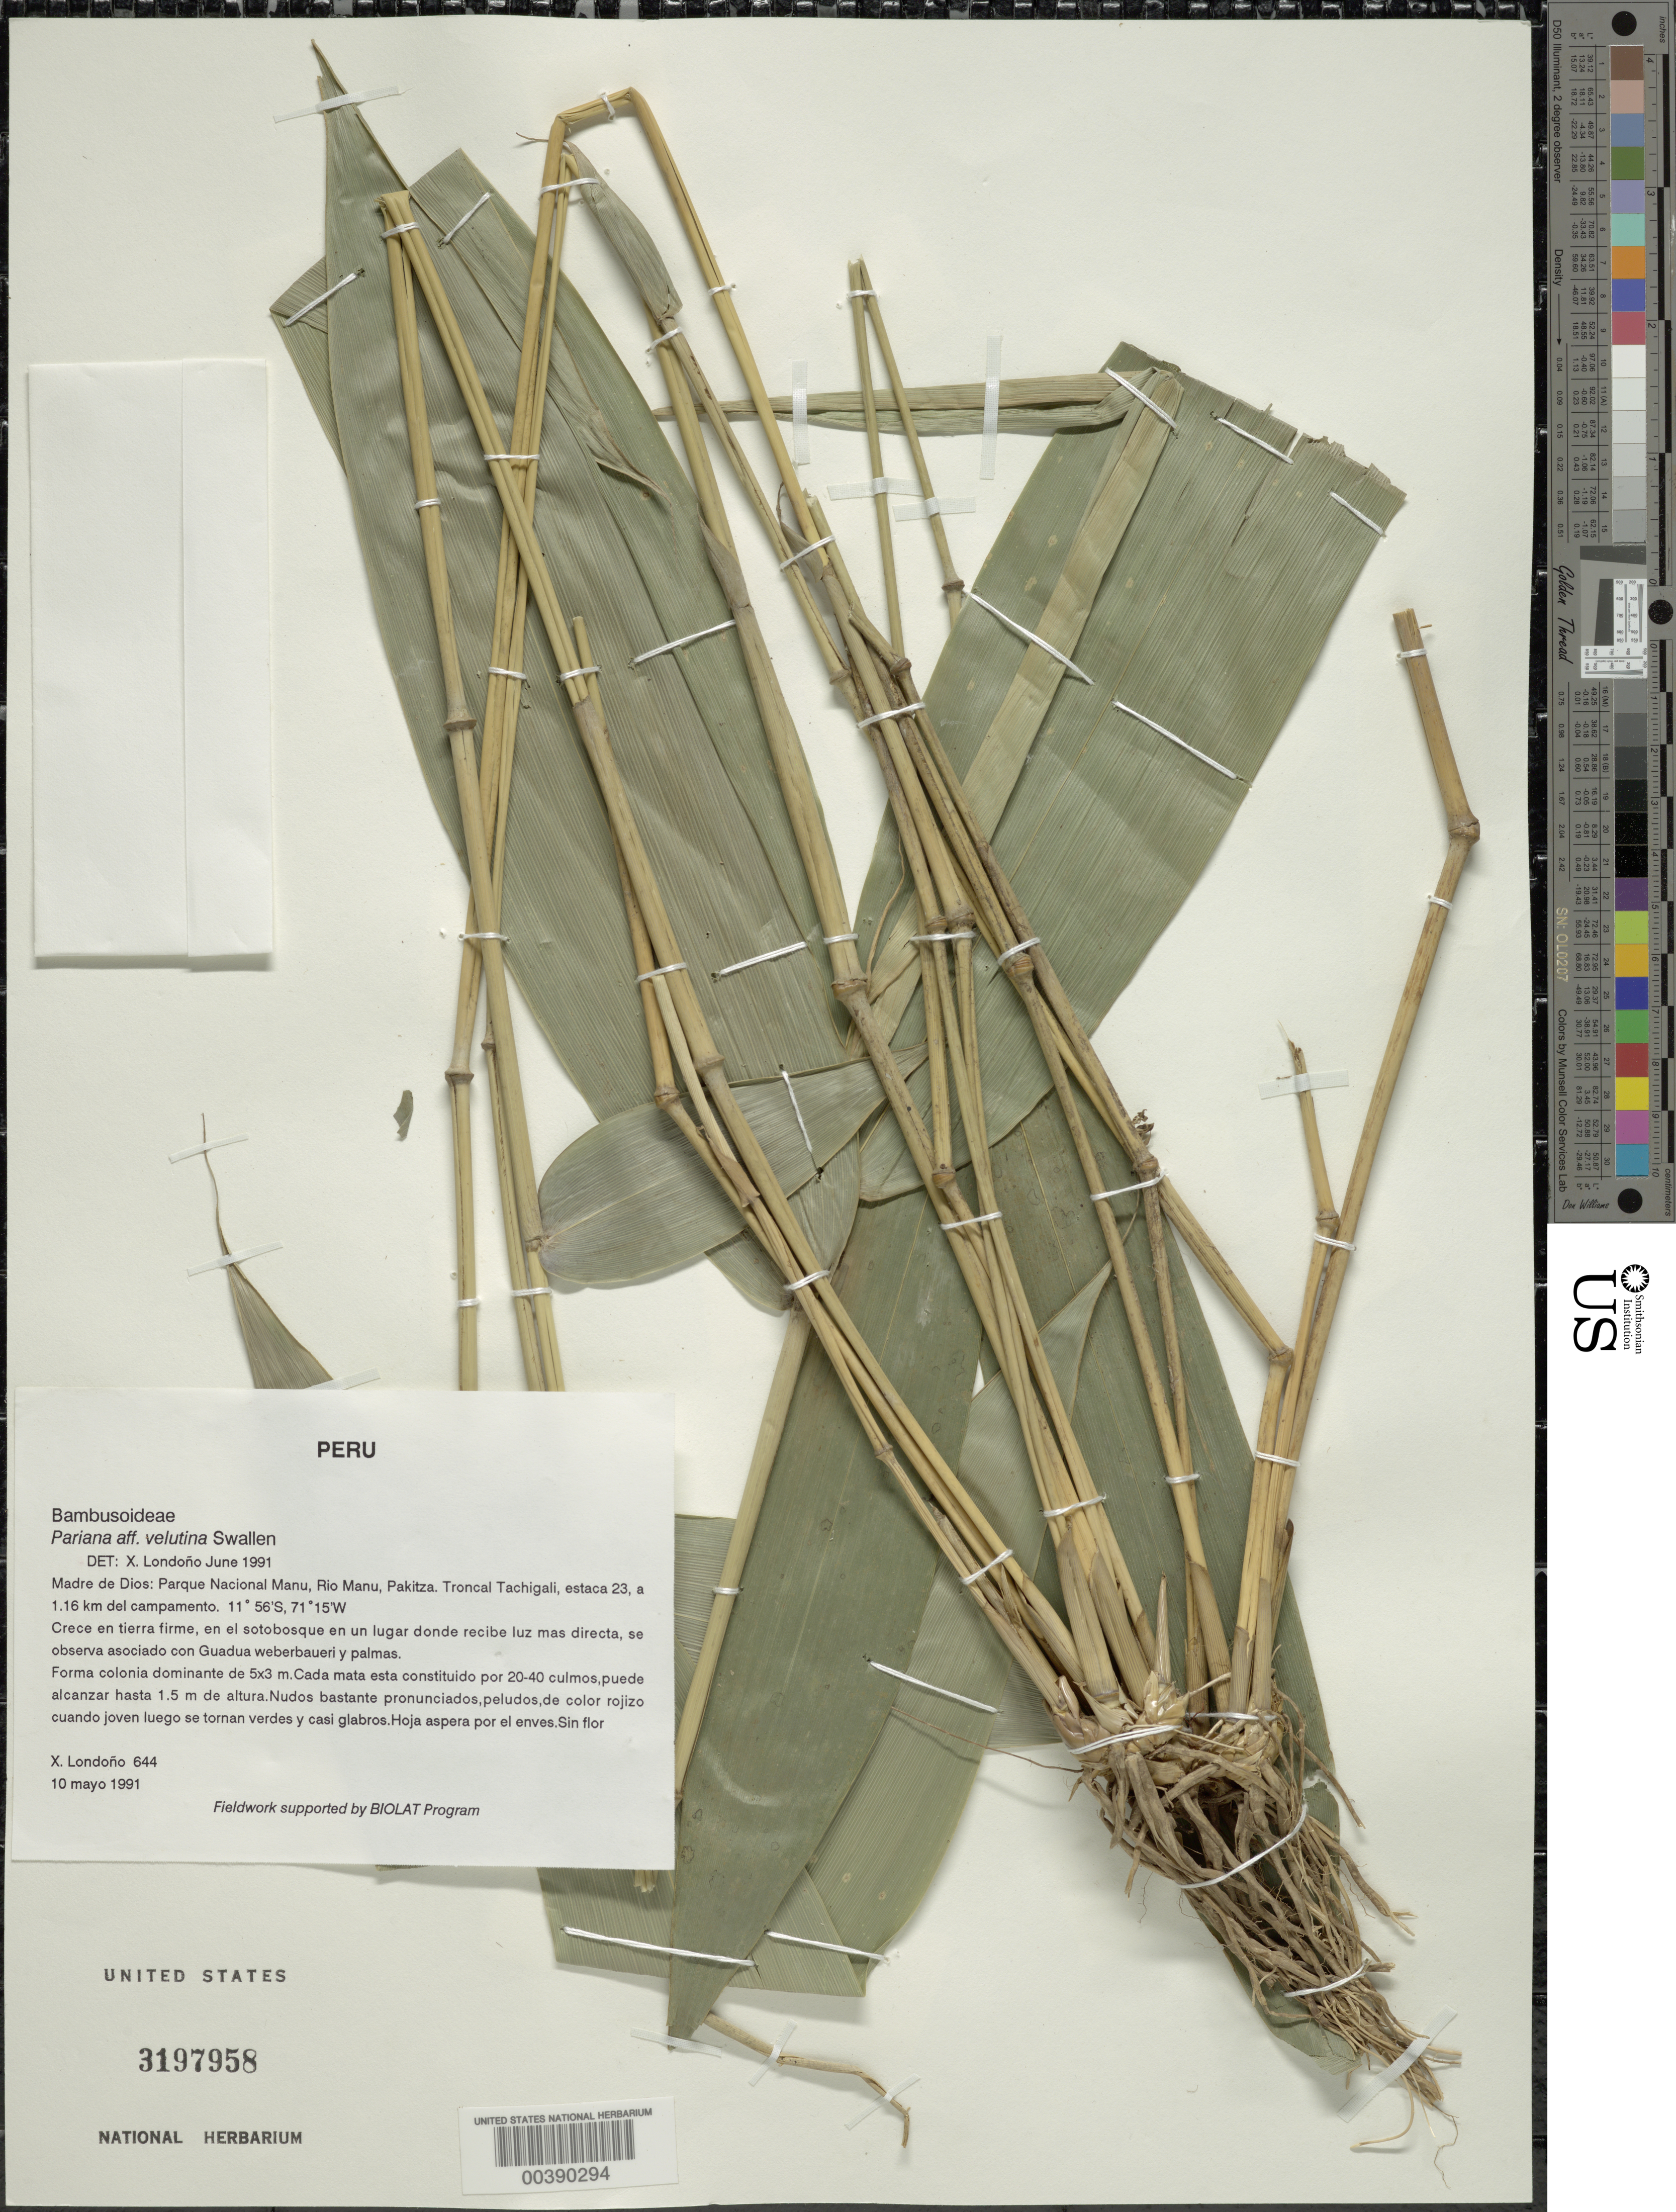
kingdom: Plantae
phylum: Tracheophyta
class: Liliopsida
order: Poales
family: Poaceae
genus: Pariana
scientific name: Pariana velutina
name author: Swallen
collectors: X. Londoño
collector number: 644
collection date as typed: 10 May 1991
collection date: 1991-05-10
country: Peru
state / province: Madre de Dios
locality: Parque nacional manu, rio manu, pakitza, troncal tachigali, estaca 23, a 1.16 km del campamento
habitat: En tierra firme, en el sotobosque en un lugar done recibe luz mas directa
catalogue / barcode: US 3197958